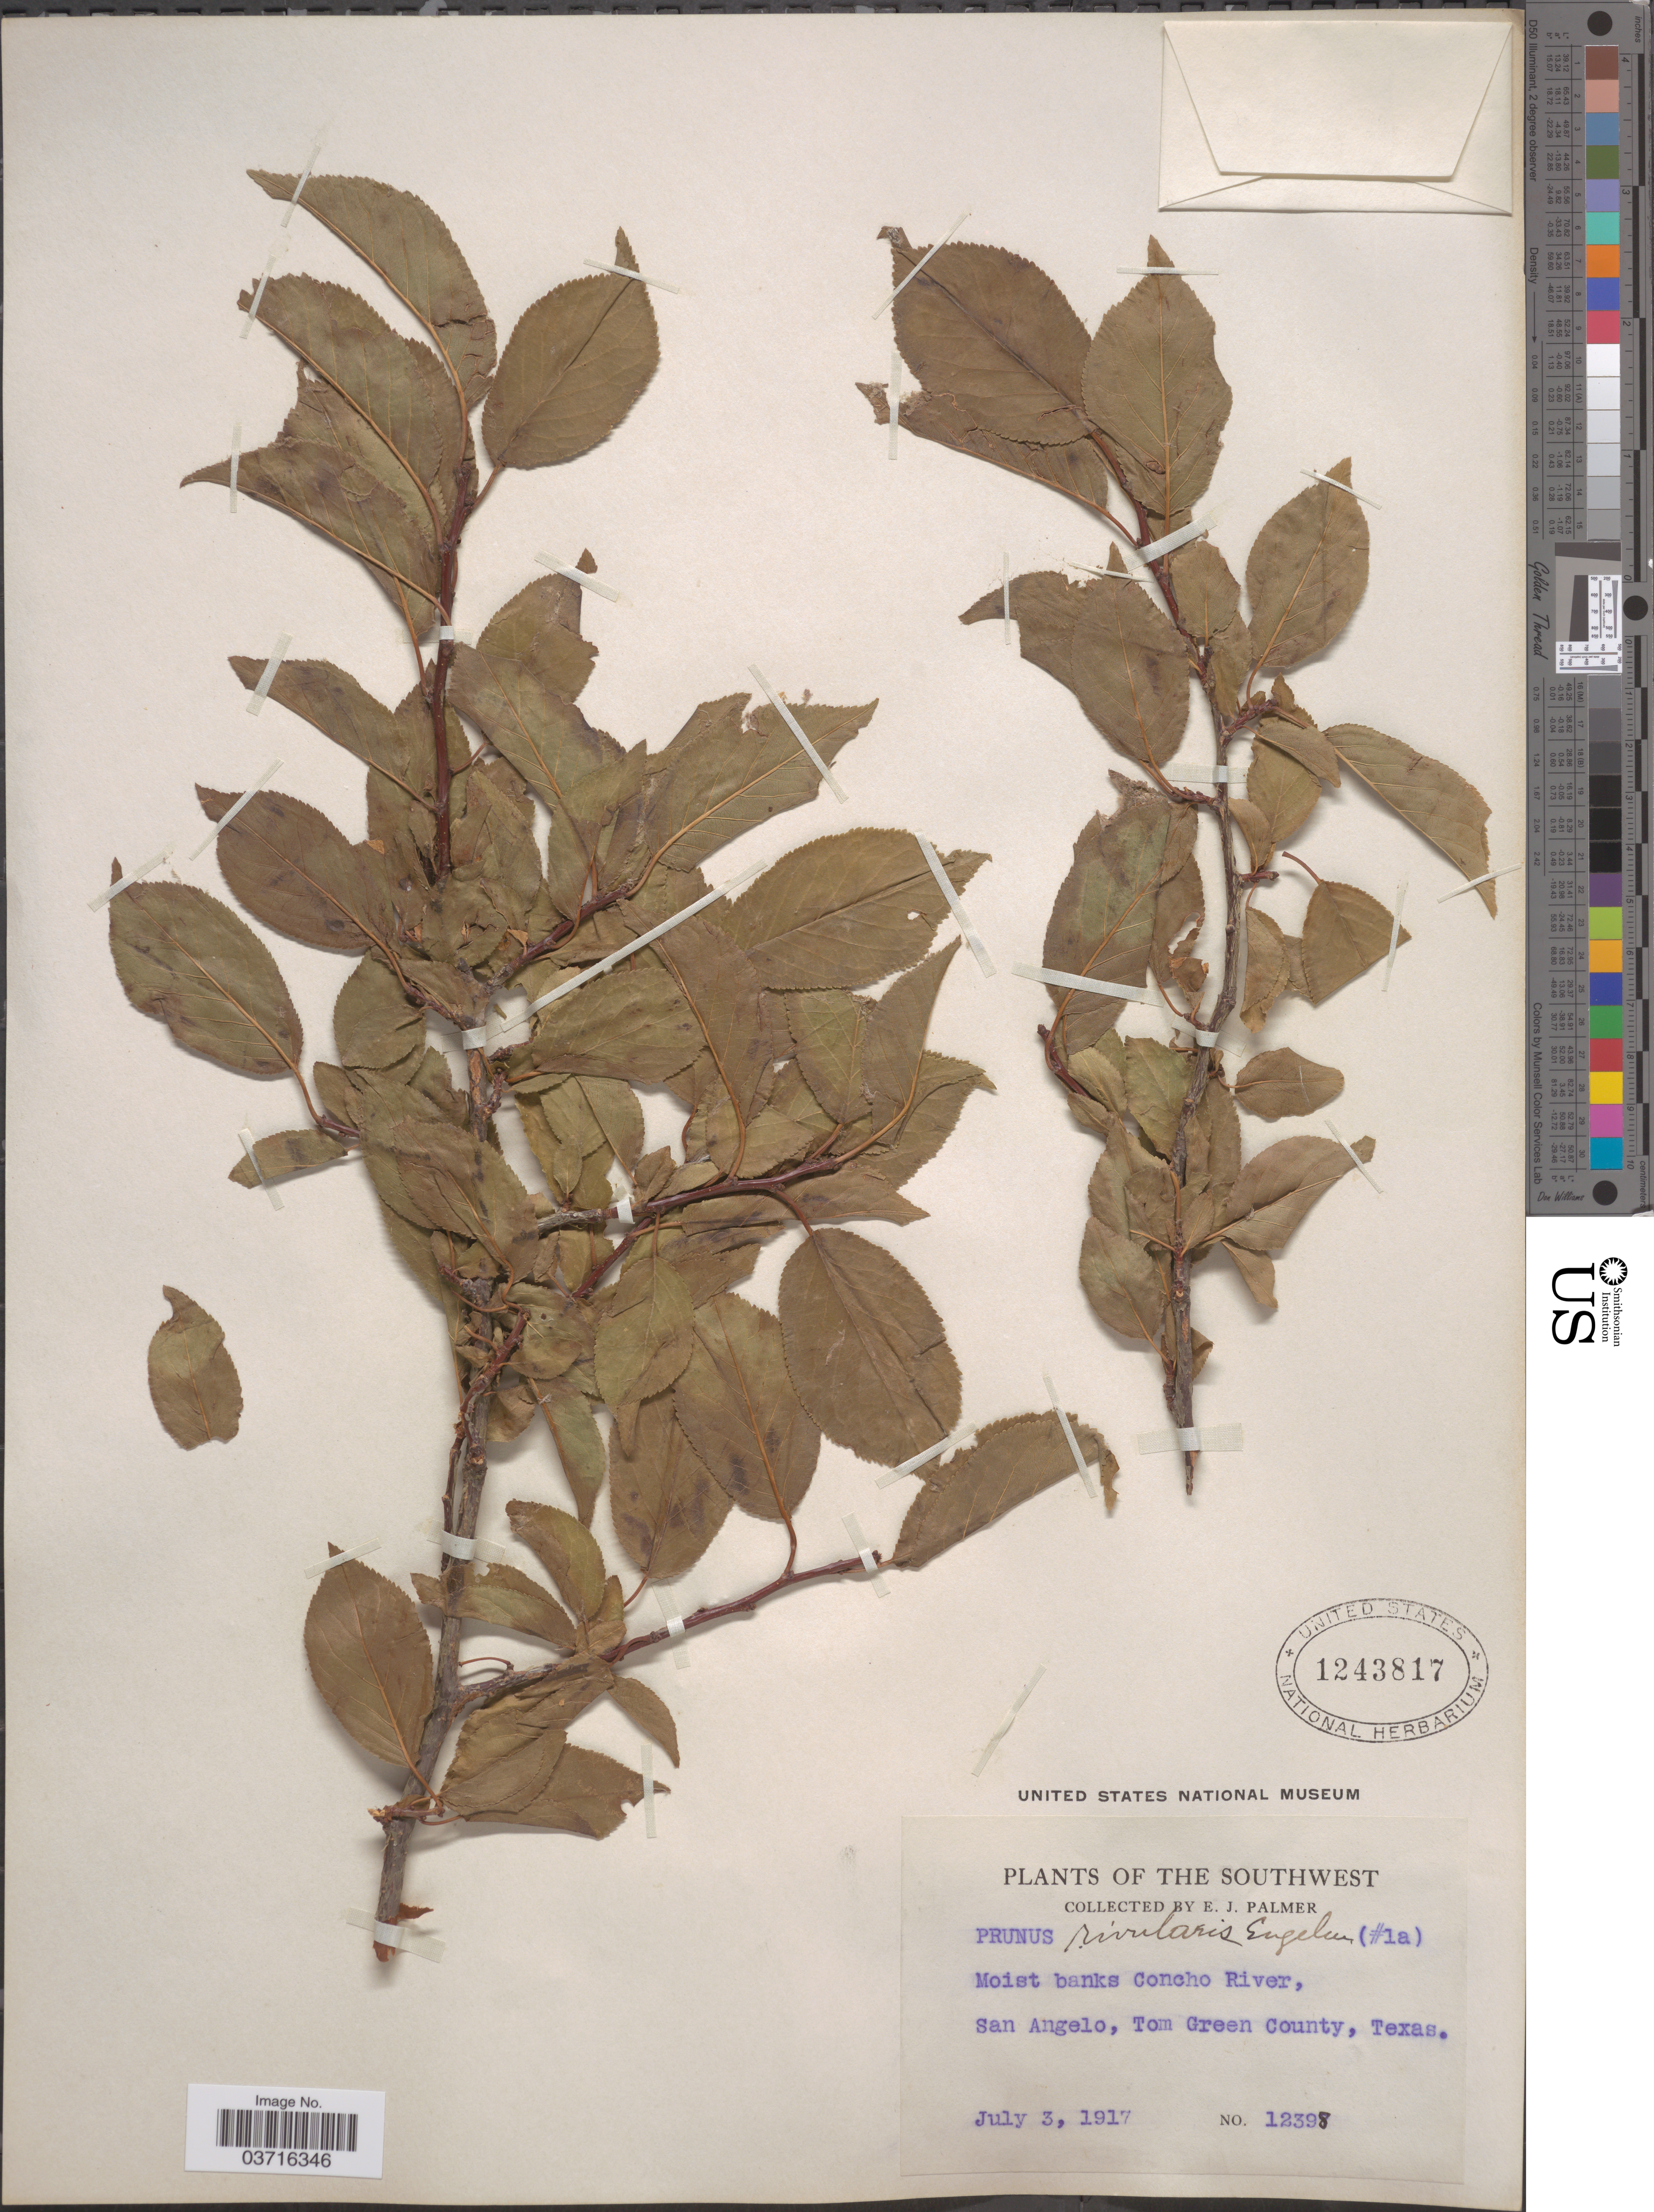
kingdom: Plantae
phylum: Tracheophyta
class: Magnoliopsida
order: Rosales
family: Rosaceae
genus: Prunus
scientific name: Prunus rivularis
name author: Scheele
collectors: E. J. Palmer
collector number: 12398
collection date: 1917-07-03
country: United States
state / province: Texas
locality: The Southwest. San Angelo, Tom Green County.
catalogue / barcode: US 1243817